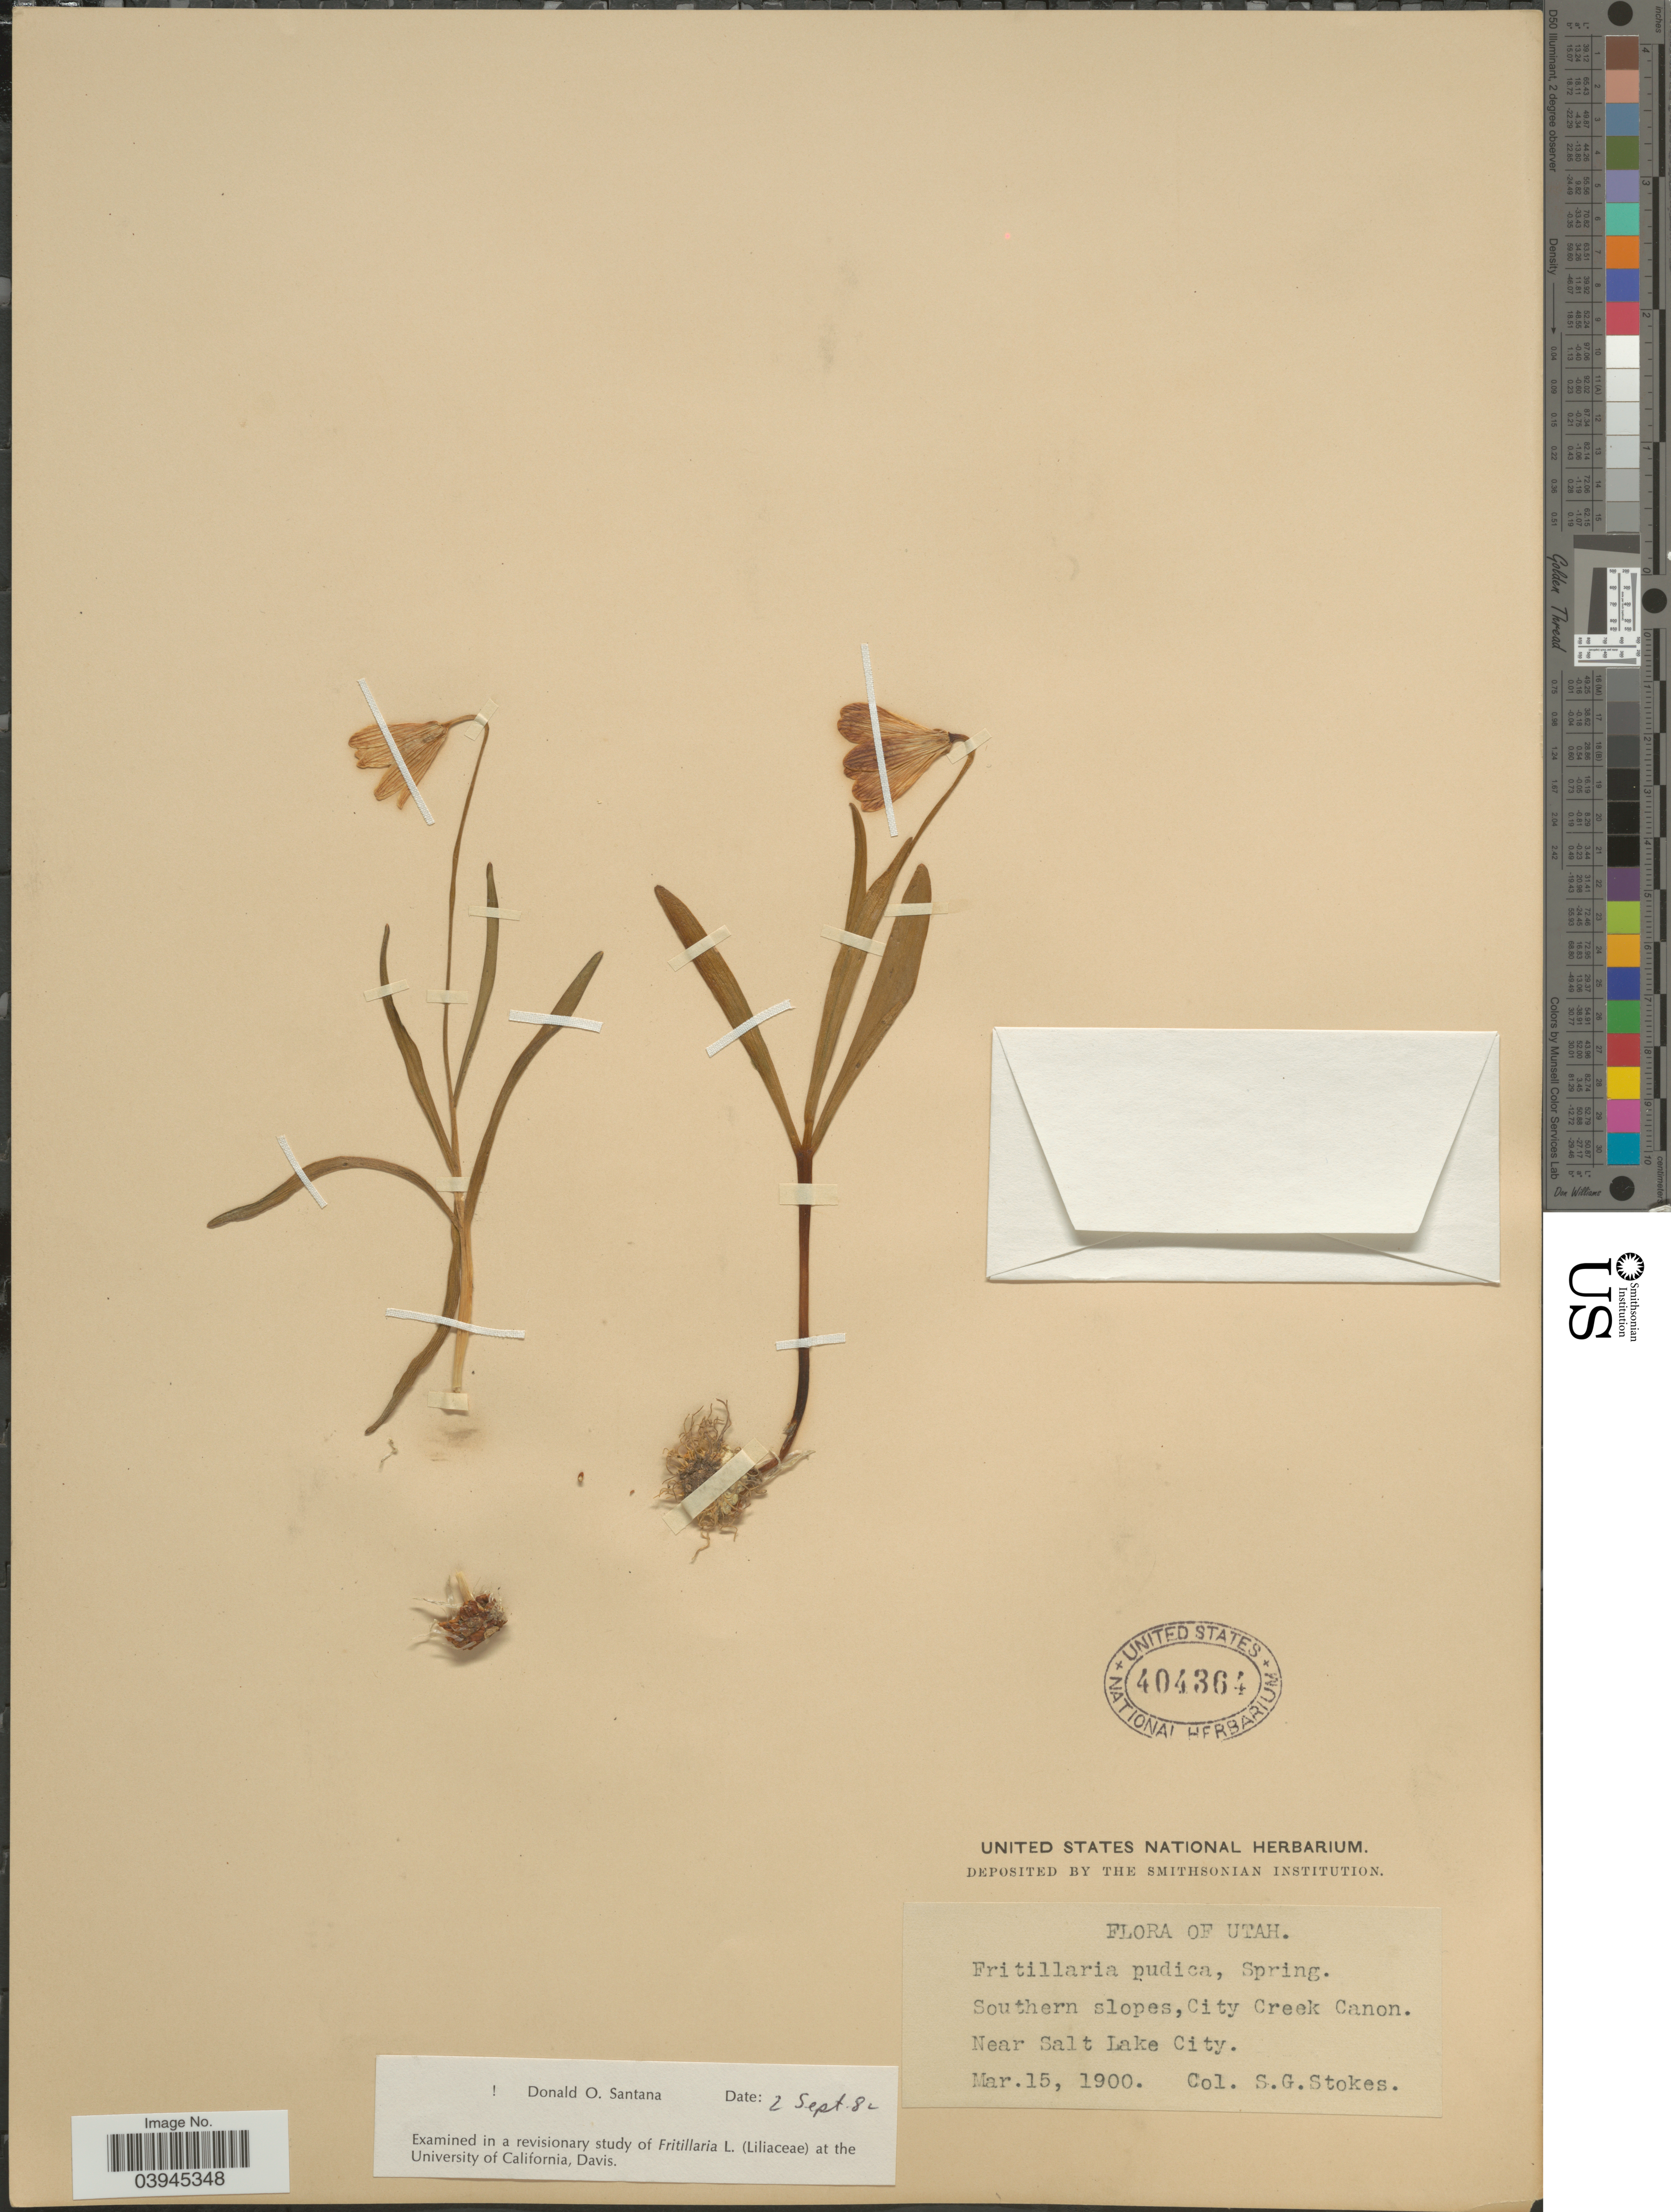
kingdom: Plantae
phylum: Tracheophyta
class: Liliopsida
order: Liliales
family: Liliaceae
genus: Fritillaria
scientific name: Fritillaria pudica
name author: (Pursh) Spreng.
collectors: S. G. Stokes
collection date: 1900-03-15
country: United States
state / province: Utah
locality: Southern slopes, City Creek Canon. Near Salt Lake City.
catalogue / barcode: US 404364